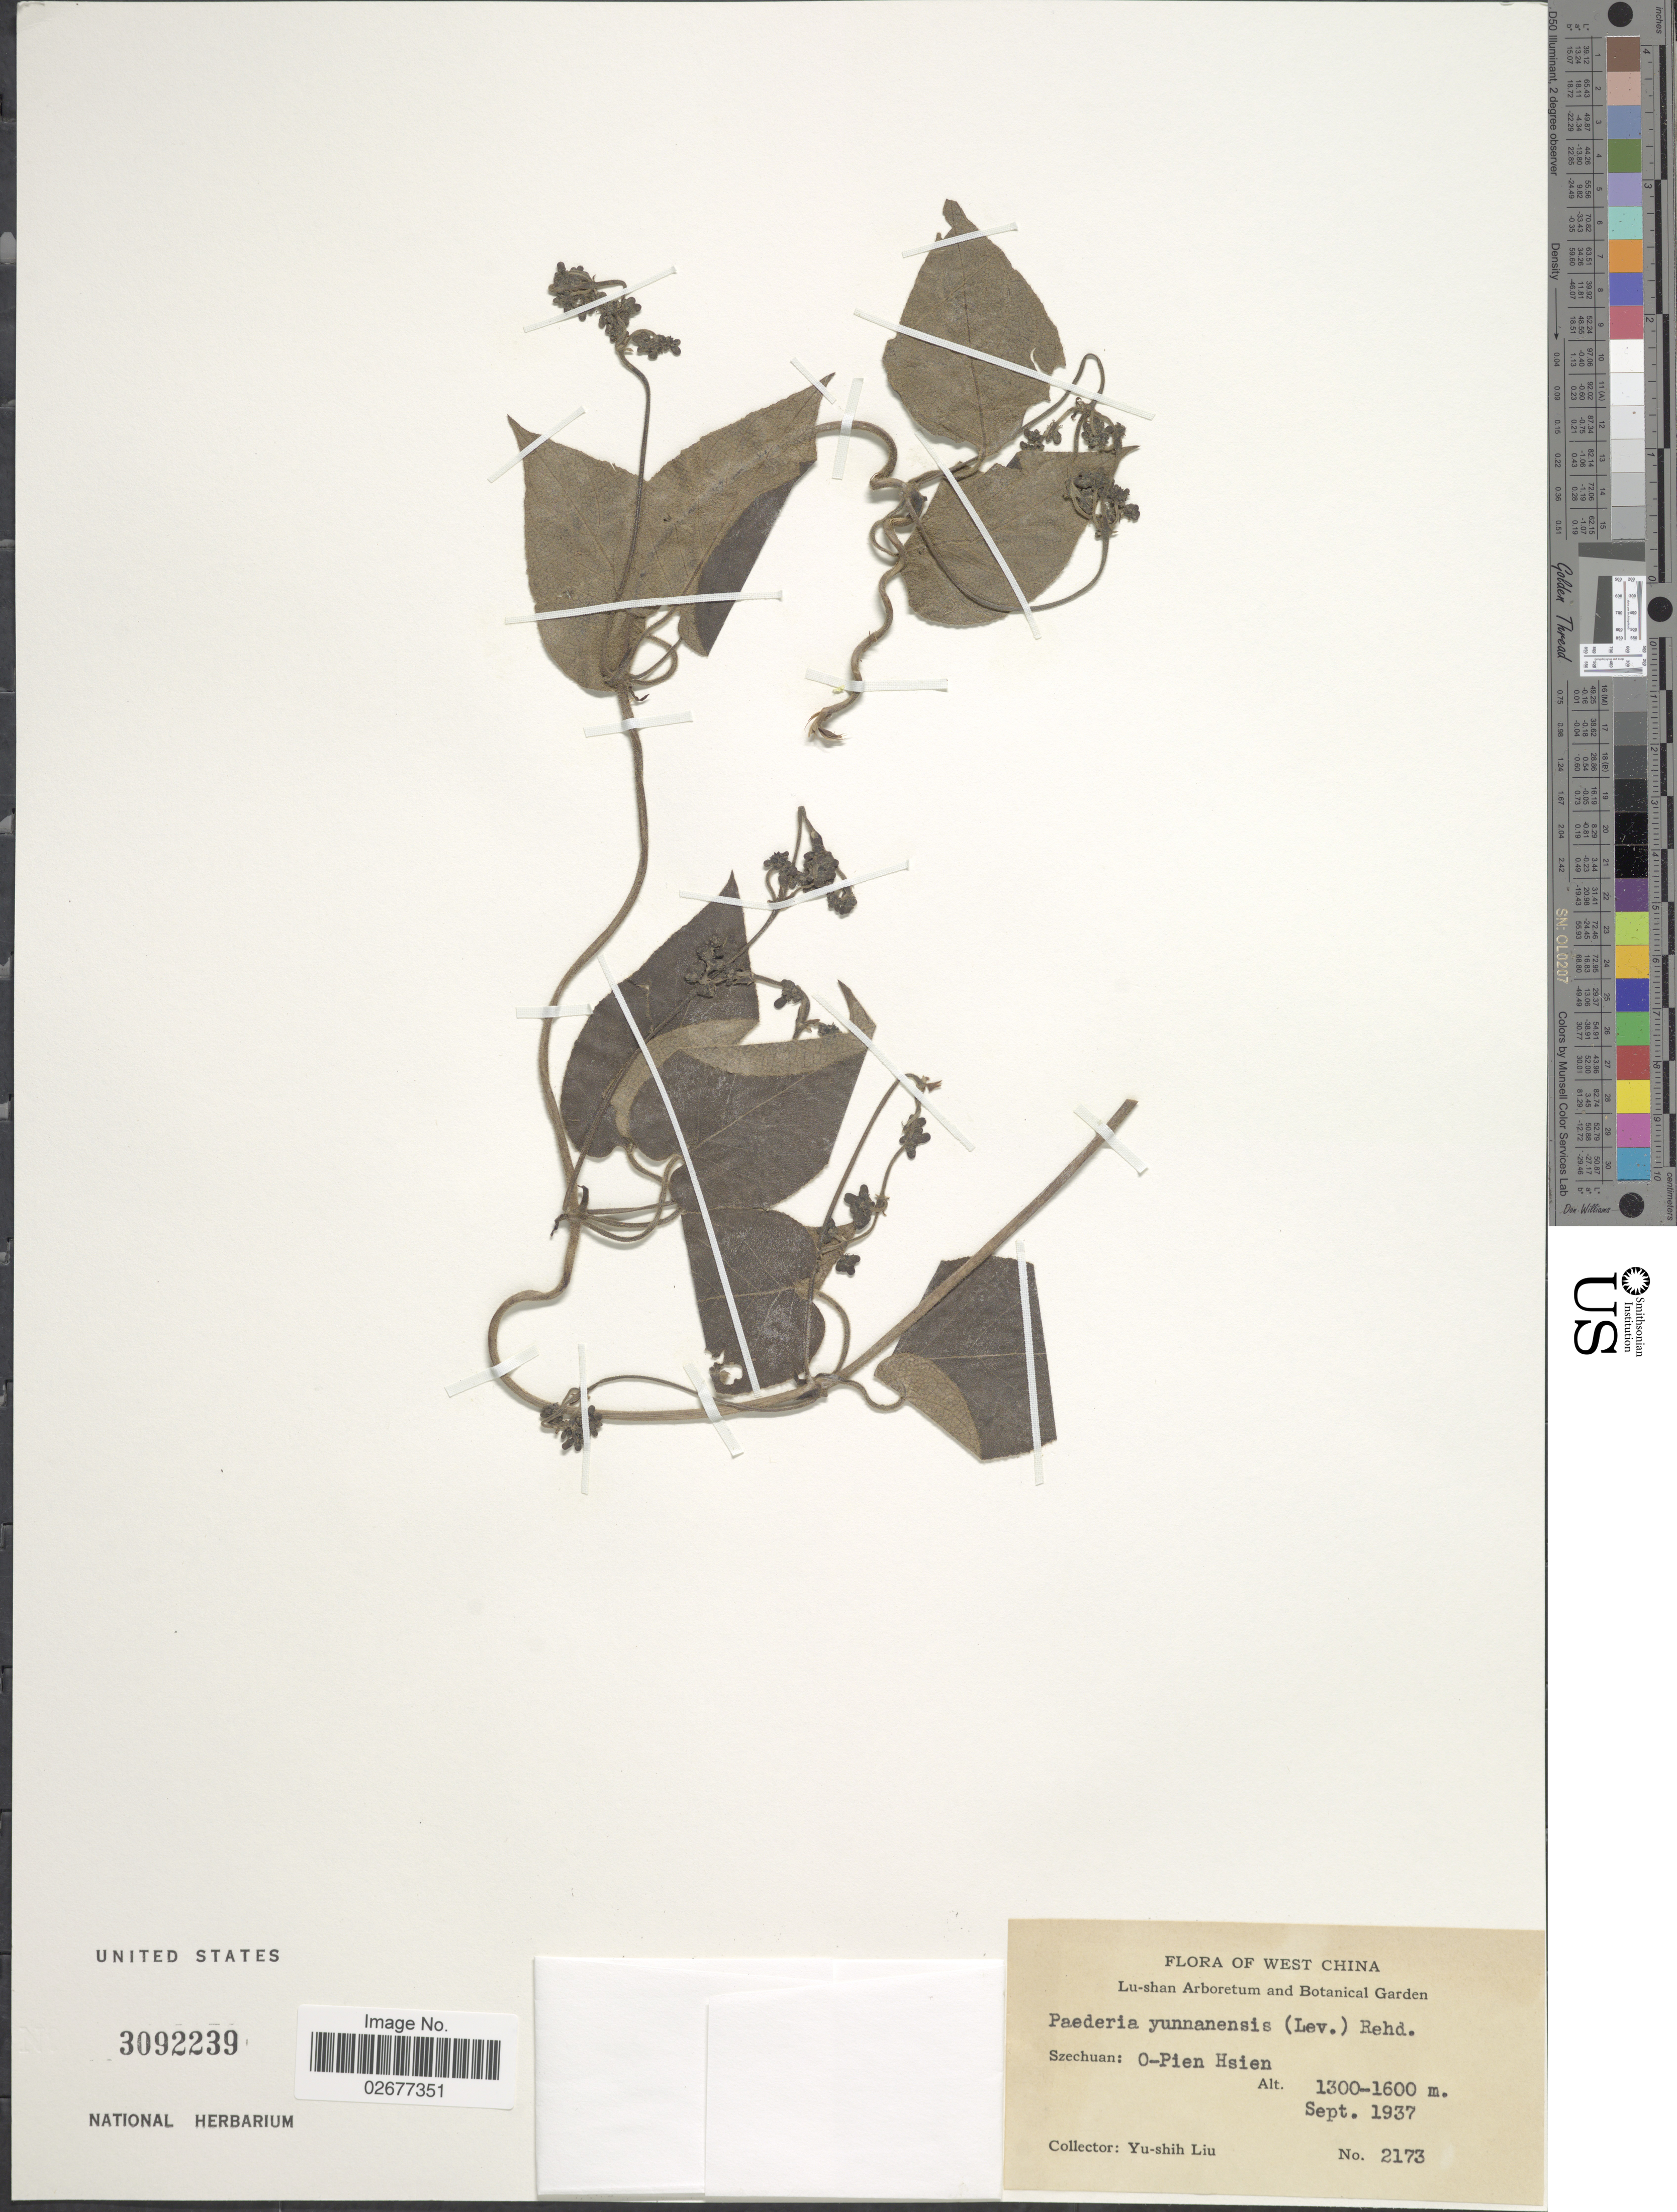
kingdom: Plantae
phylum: Tracheophyta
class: Magnoliopsida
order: Gentianales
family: Rubiaceae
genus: Paederia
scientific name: Paederia cavaleriei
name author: H. Lév.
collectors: Y.-S. Liu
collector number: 2173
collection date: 1937-09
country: China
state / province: Sichuan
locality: West China, Szechuan: O-Pien Hsien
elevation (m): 1300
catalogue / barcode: US 3092239